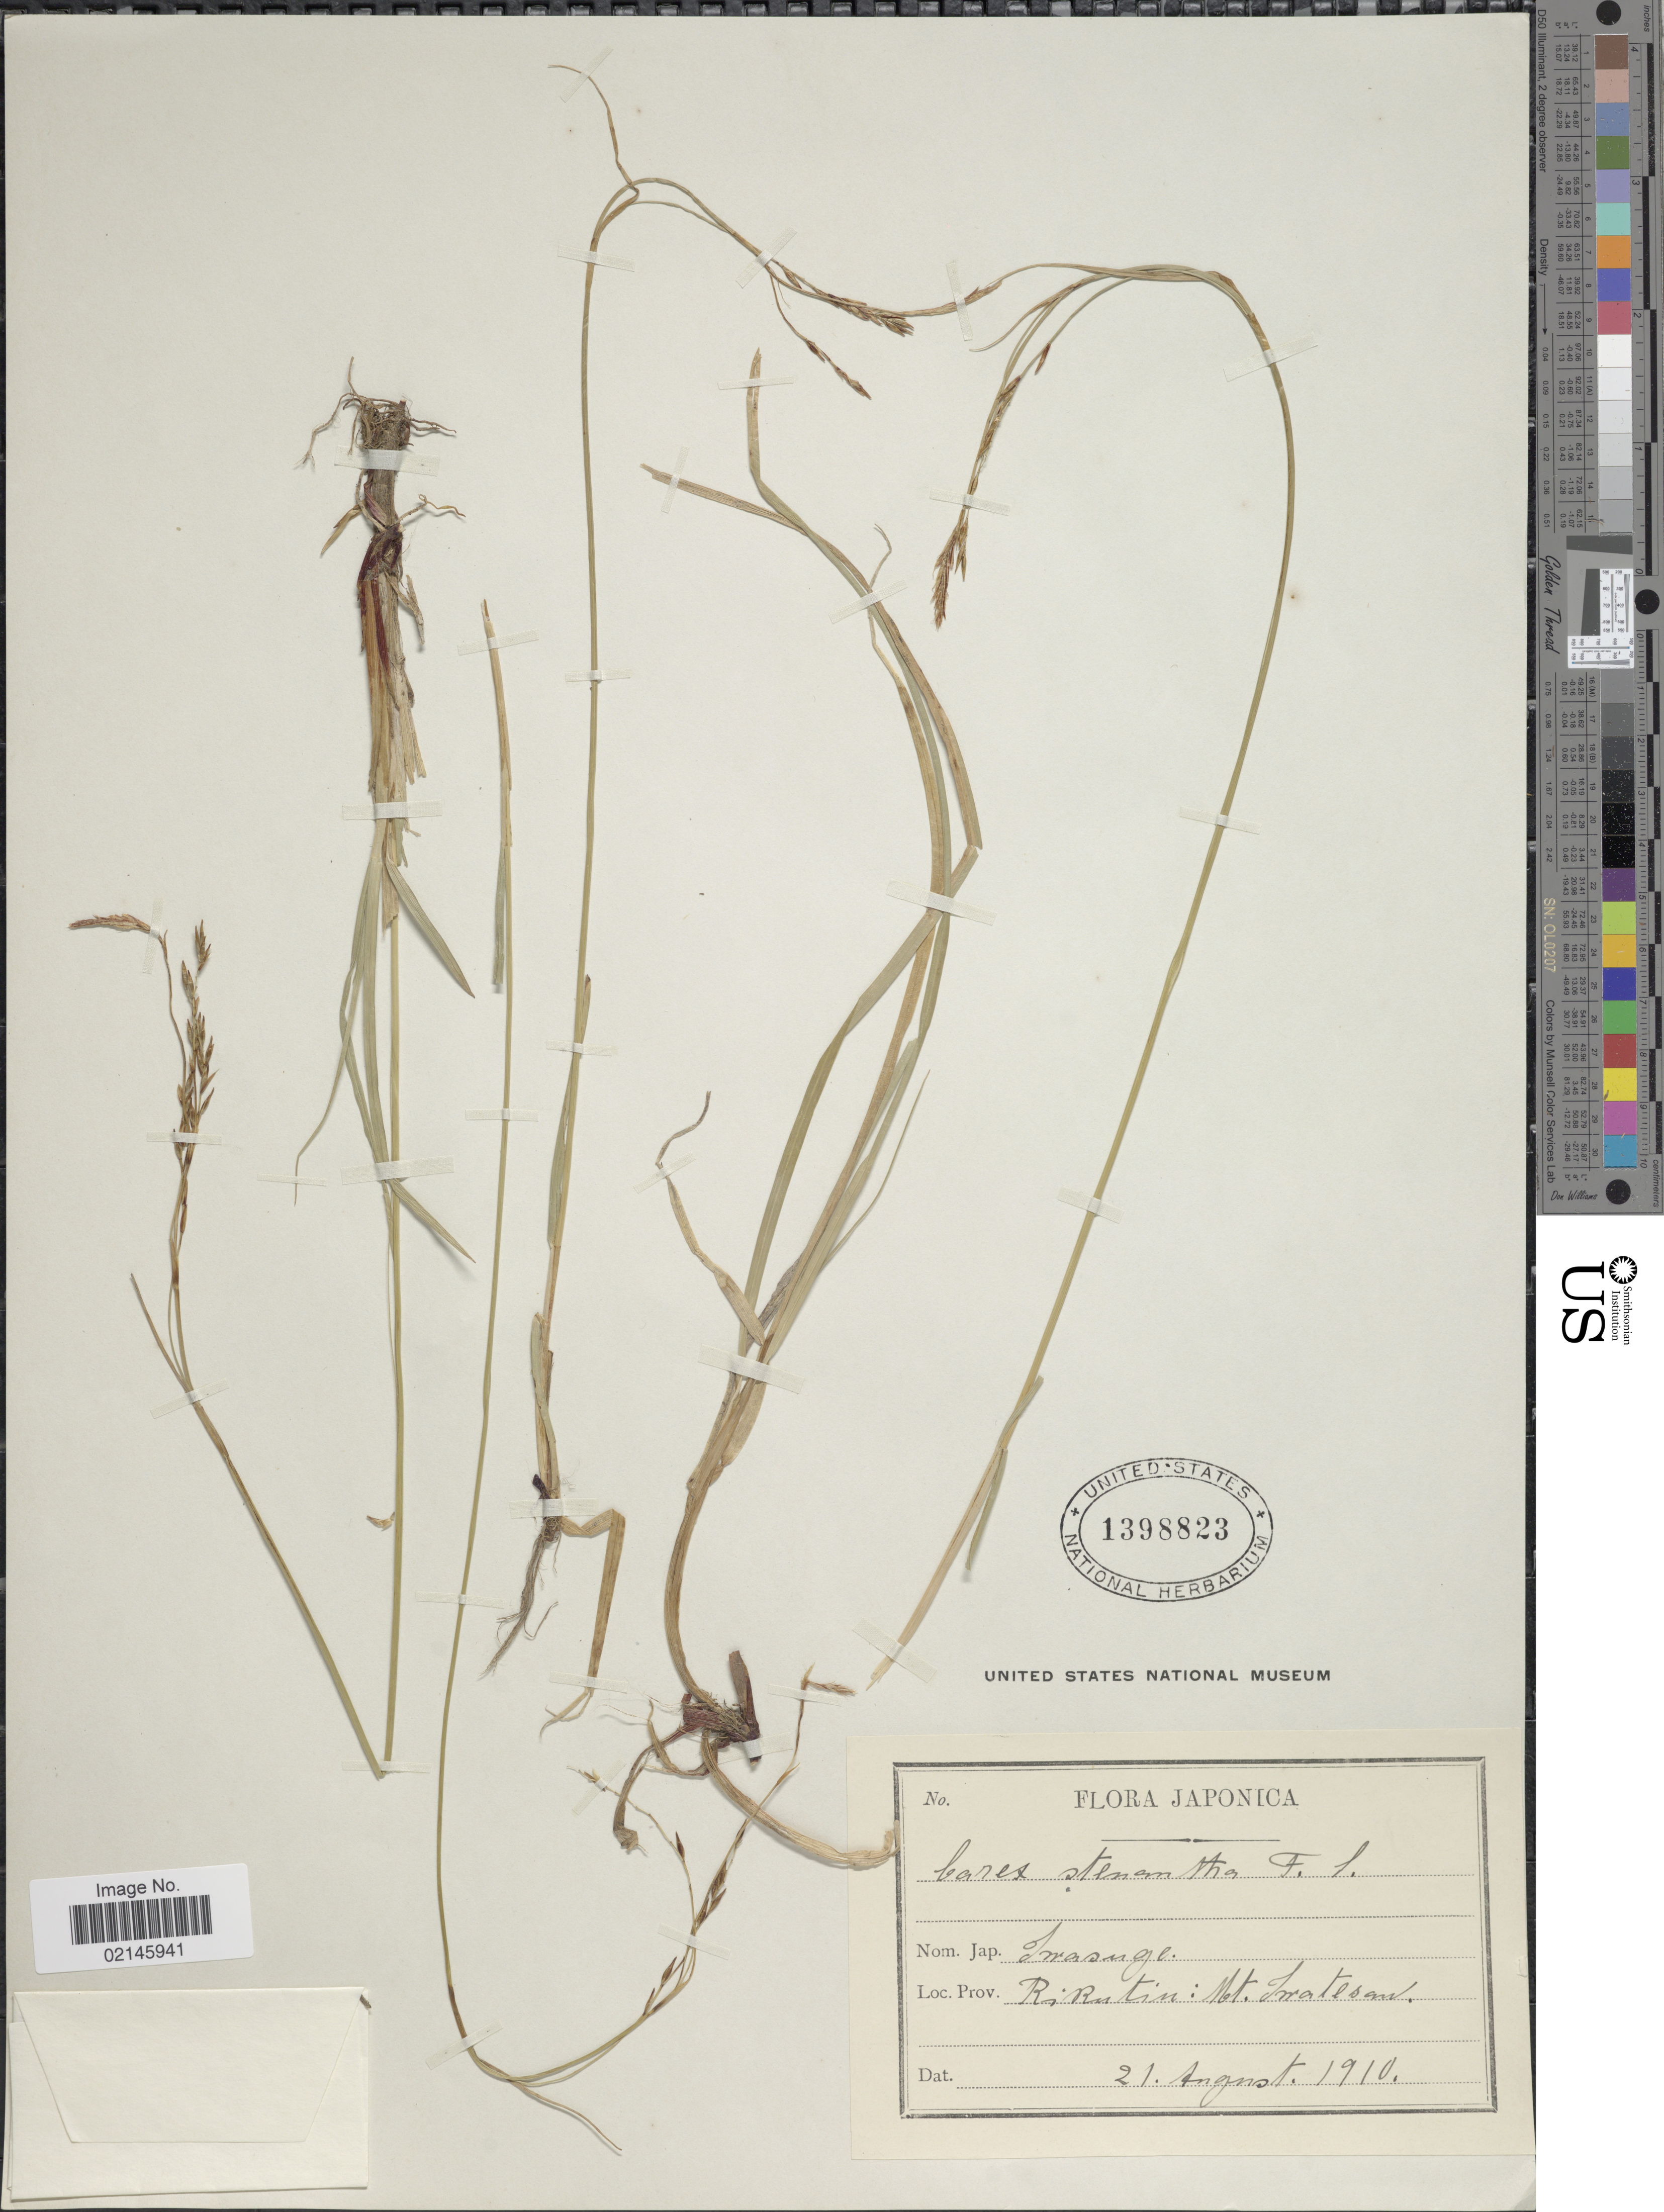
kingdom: Plantae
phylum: Tracheophyta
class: Liliopsida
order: Poales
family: Cyperaceae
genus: Carex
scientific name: Carex stenantha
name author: Franch. & Sav.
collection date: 1910-08-21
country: Japan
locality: Rirutin: Mt. Iratesan.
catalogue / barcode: US 1398823